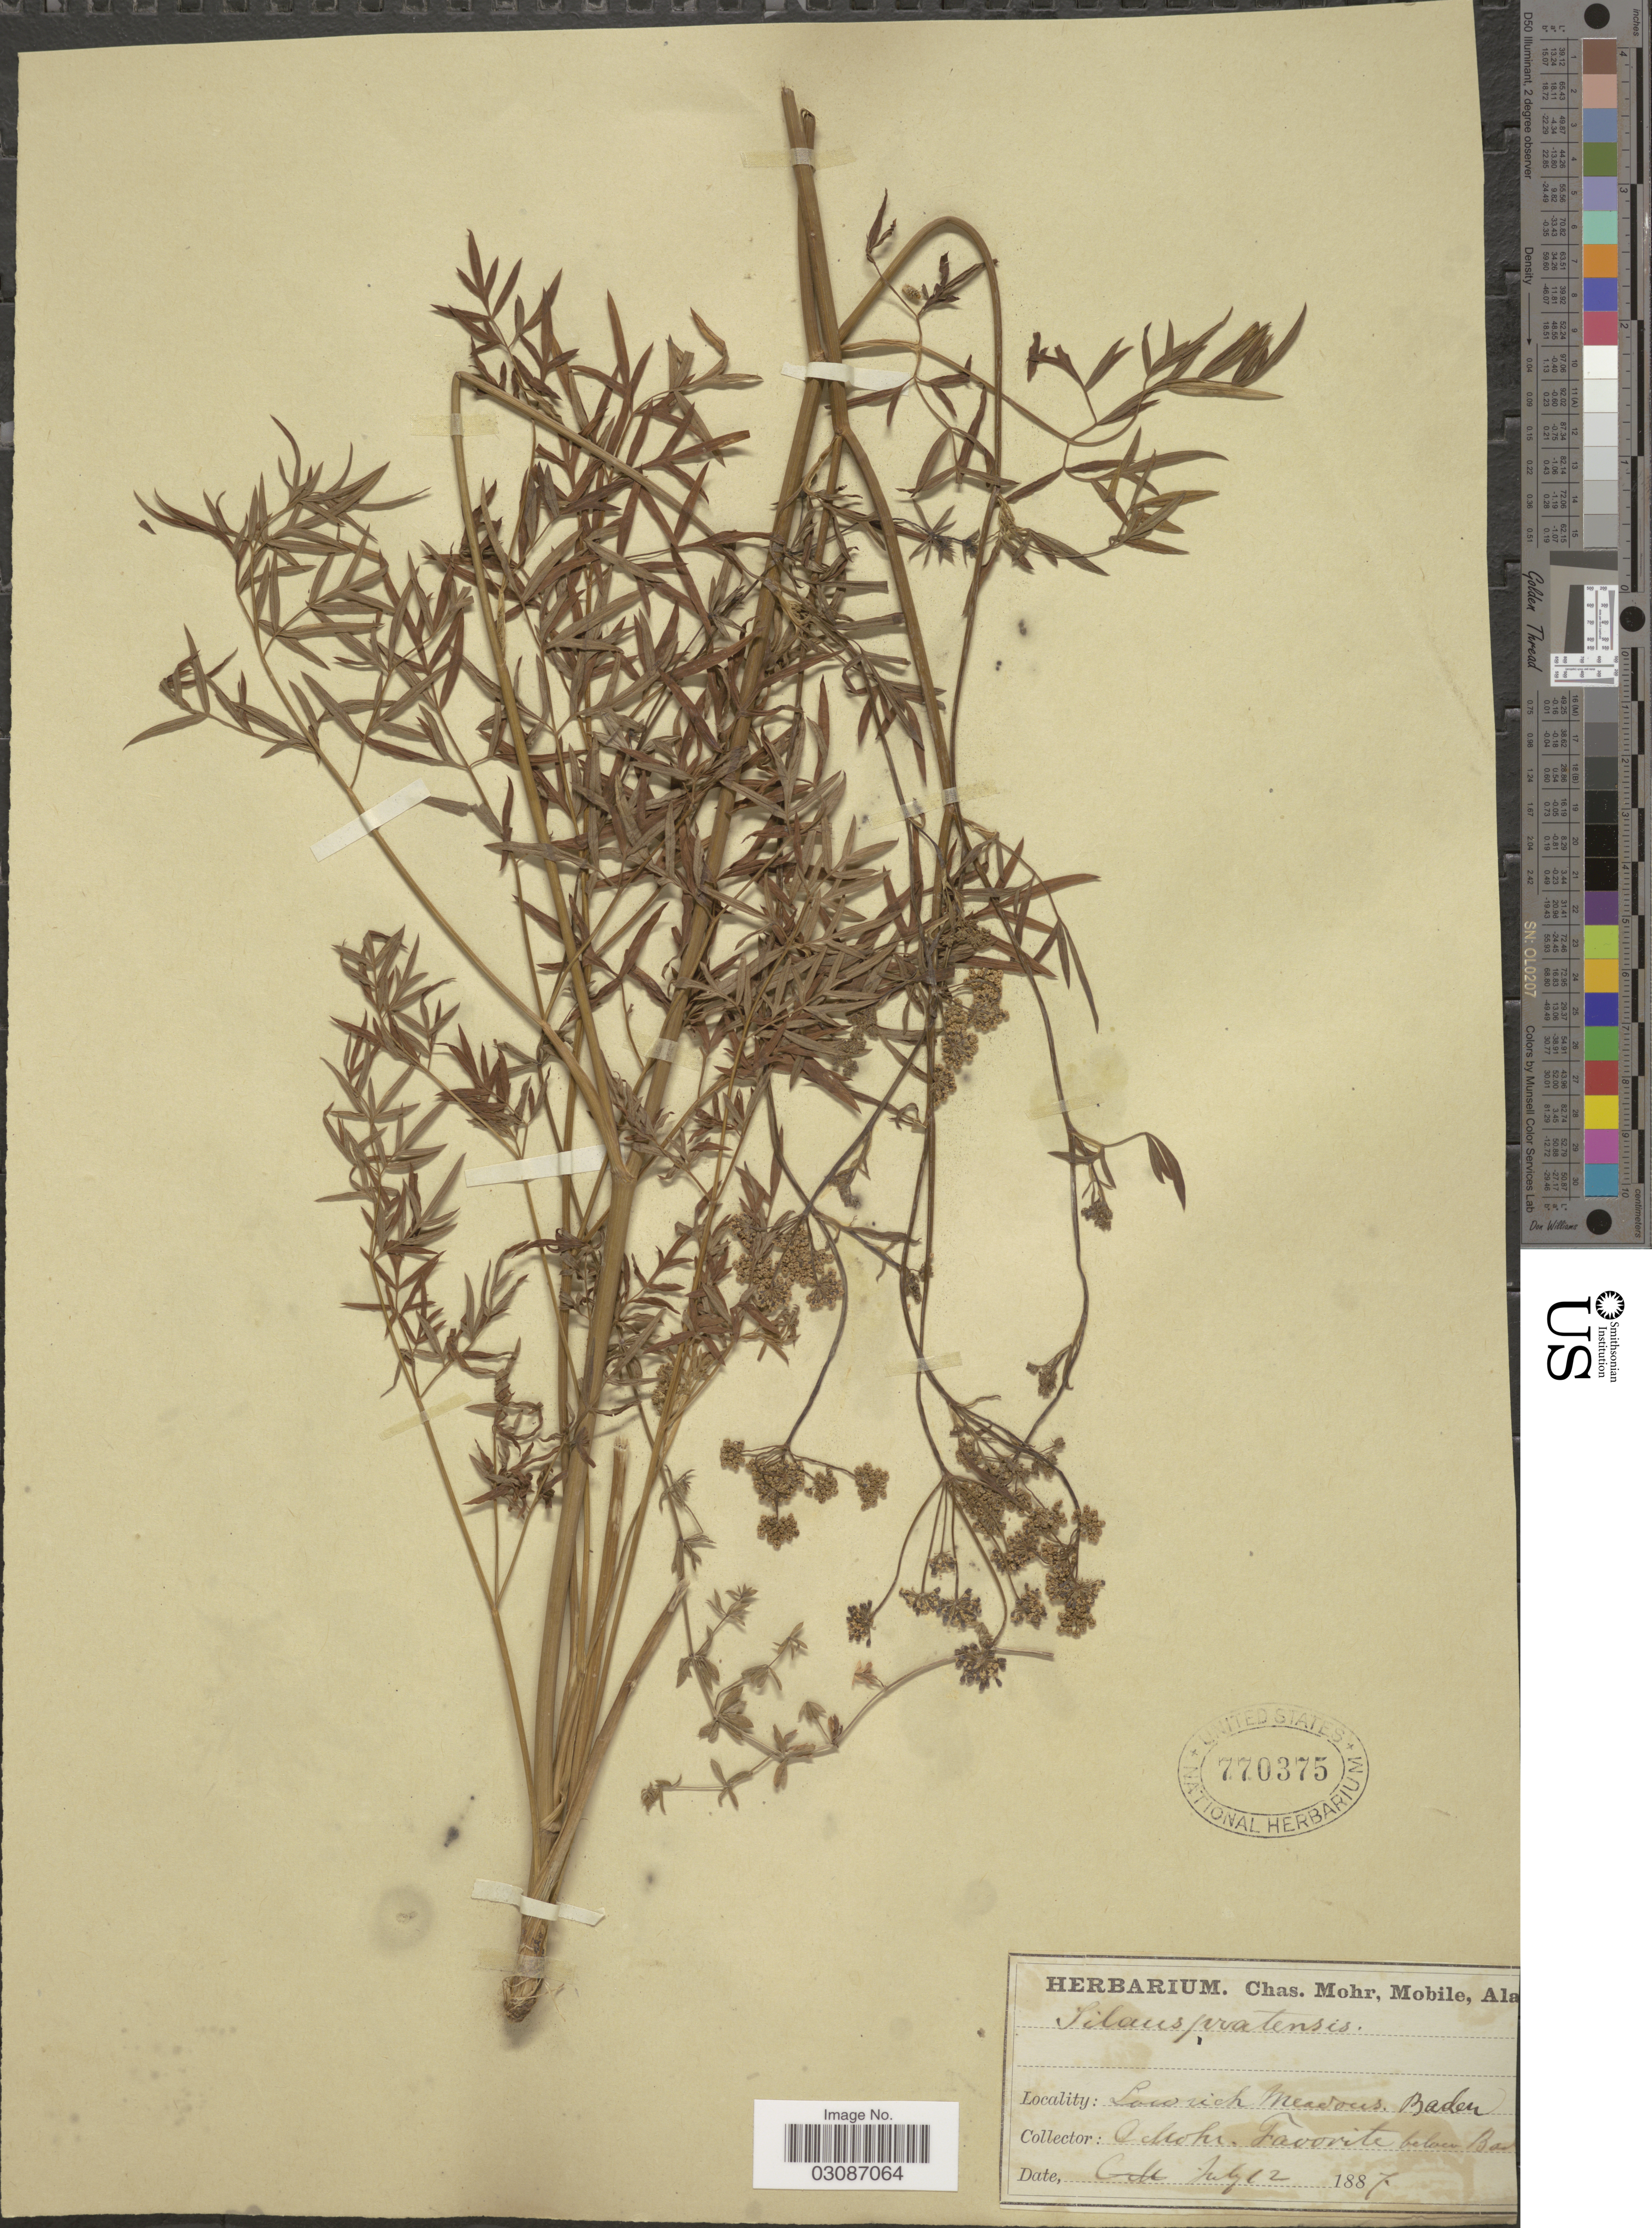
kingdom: Plantae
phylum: Tracheophyta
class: Magnoliopsida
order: Apiales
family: Apiaceae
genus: Seseli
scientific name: Seseli pratense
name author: Crantz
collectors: Mohr, C. T. (herbarium)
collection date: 1887-07-12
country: Germany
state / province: Baden-Württemberg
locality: Baden.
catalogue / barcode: US 770375